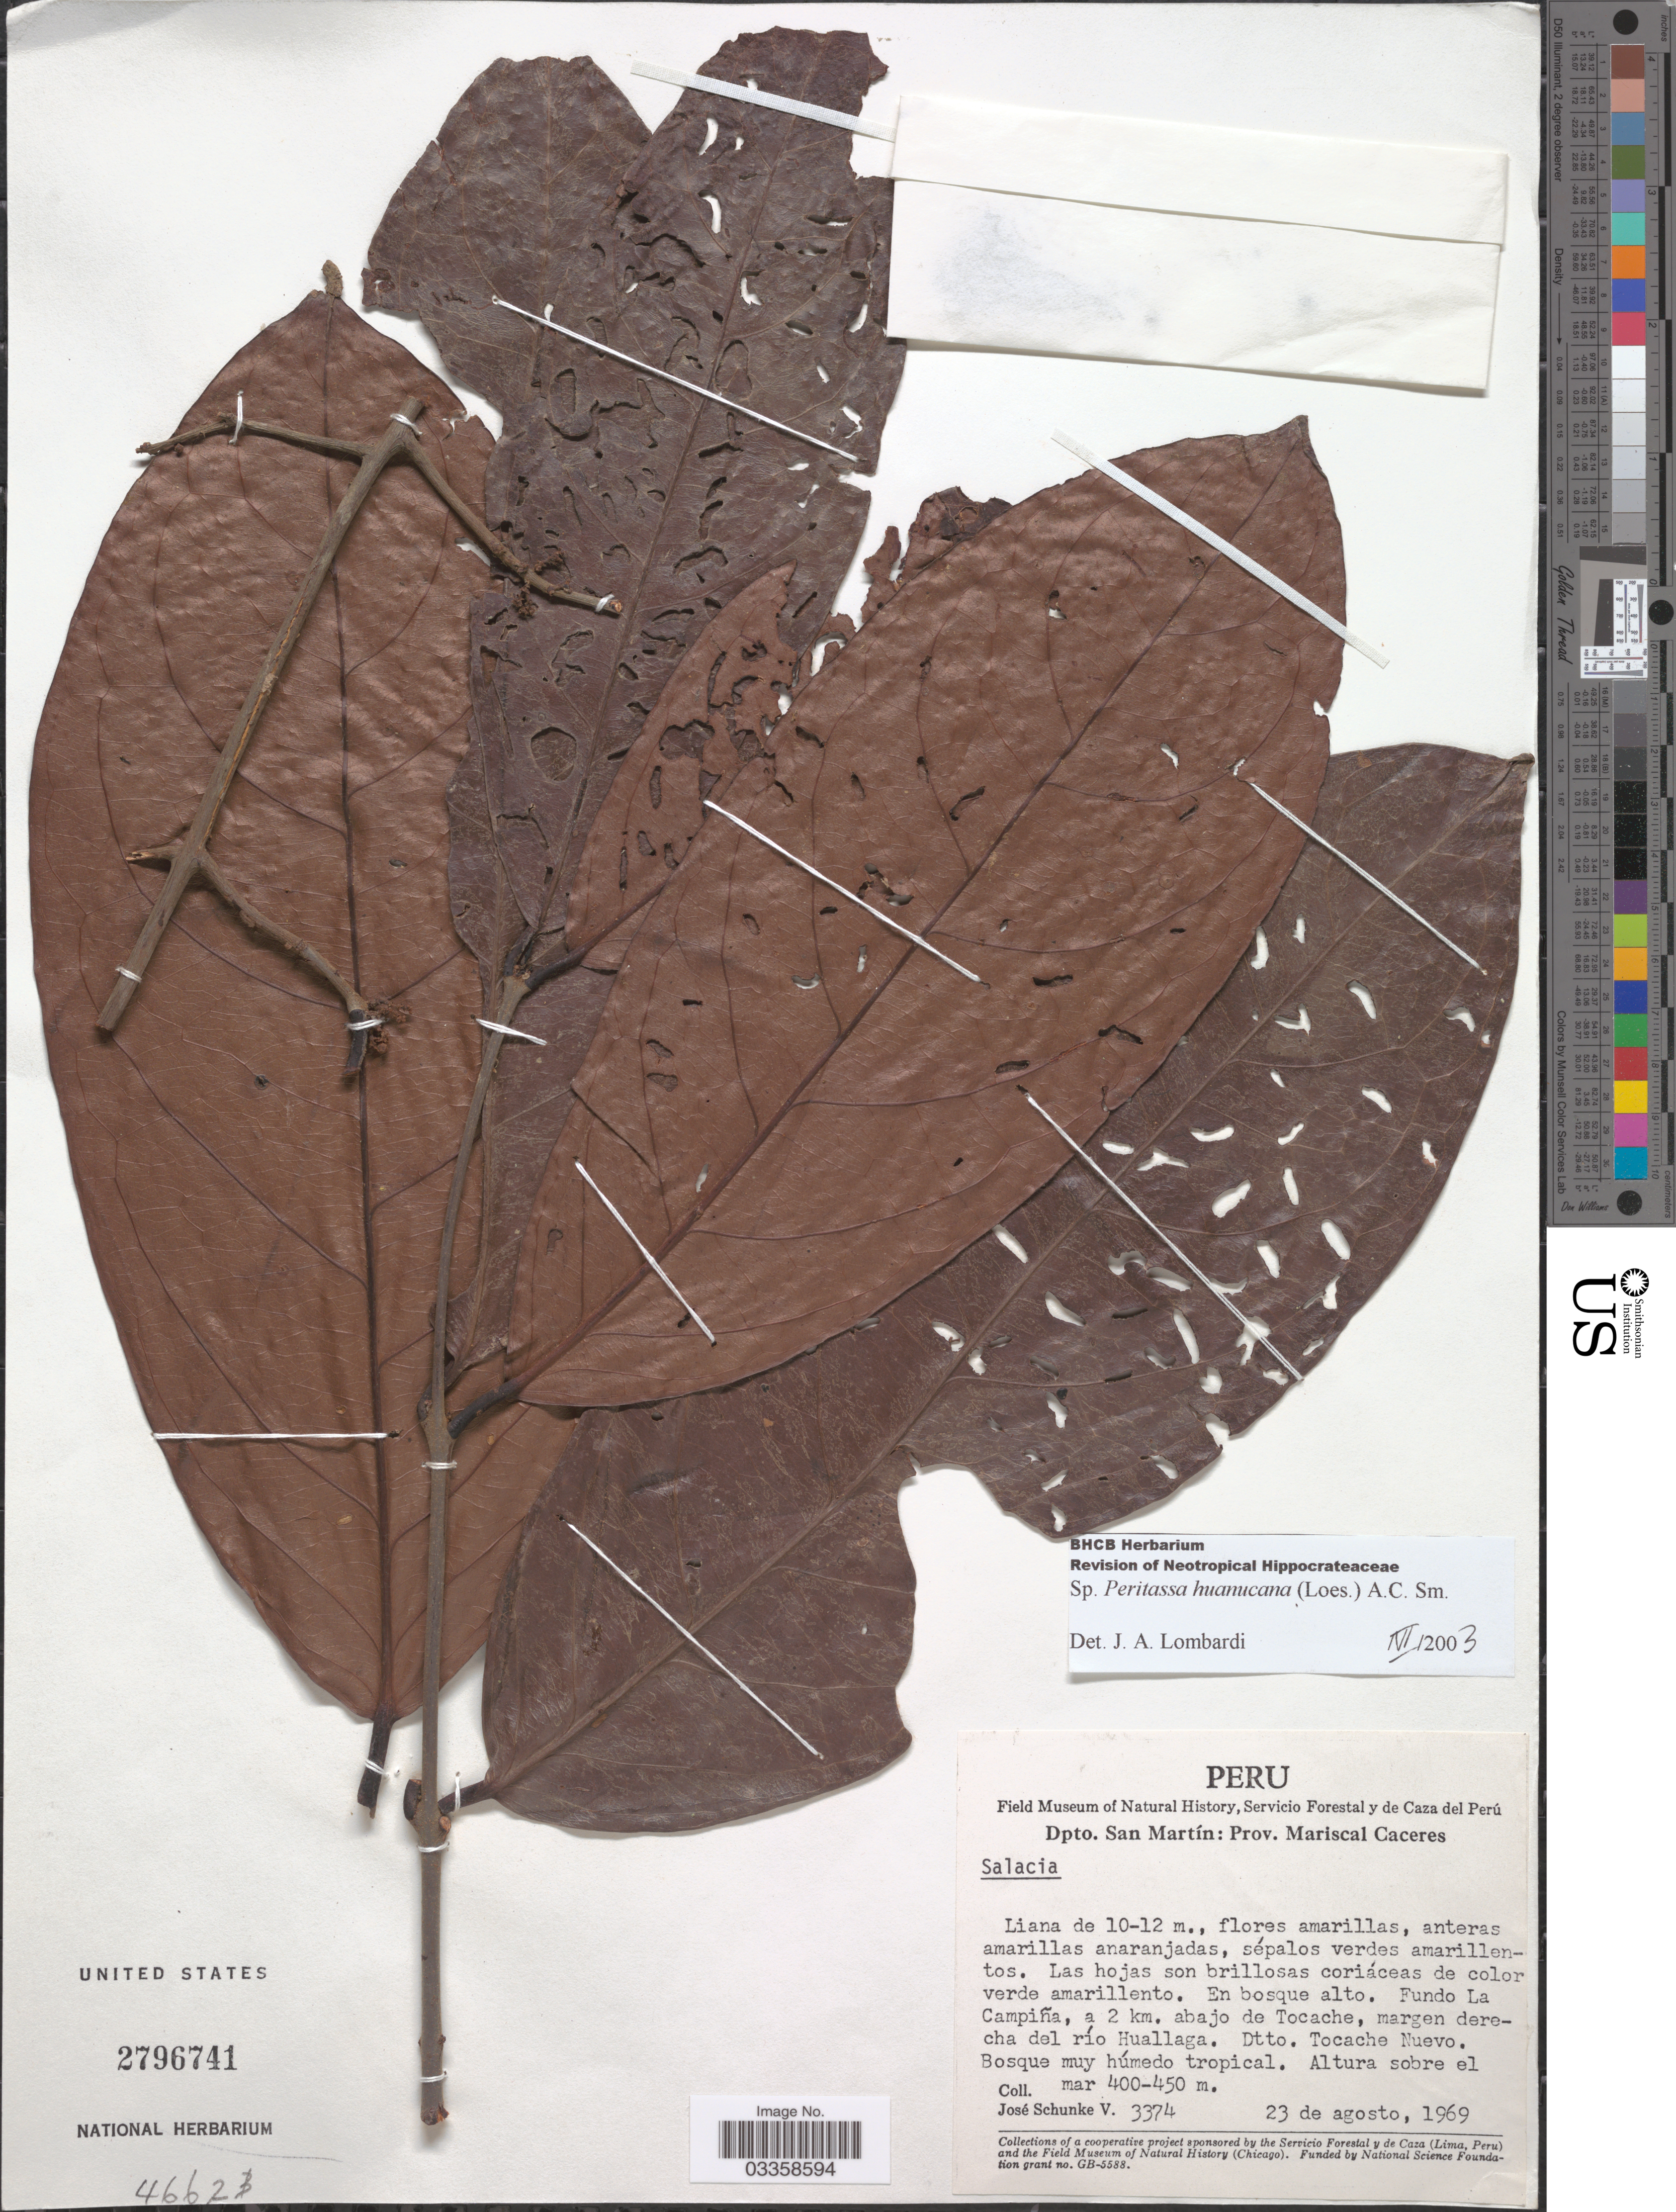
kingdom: Plantae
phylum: Tracheophyta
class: Magnoliopsida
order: Celastrales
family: Celastraceae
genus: Peritassa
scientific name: Peritassa huanucana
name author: (Loes.) A.C. Sm.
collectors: J. Schunke Vigo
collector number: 3374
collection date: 1969-08-23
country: Peru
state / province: San Martín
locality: Dpto. San Martín: Prov. Mariscal Caceres. Fundo La Campiña, a 2 km. abajo de Tocache, margen derecha del río Huallaga. Dtto. Tocache Nuevo.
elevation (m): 400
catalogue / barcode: US 2796741